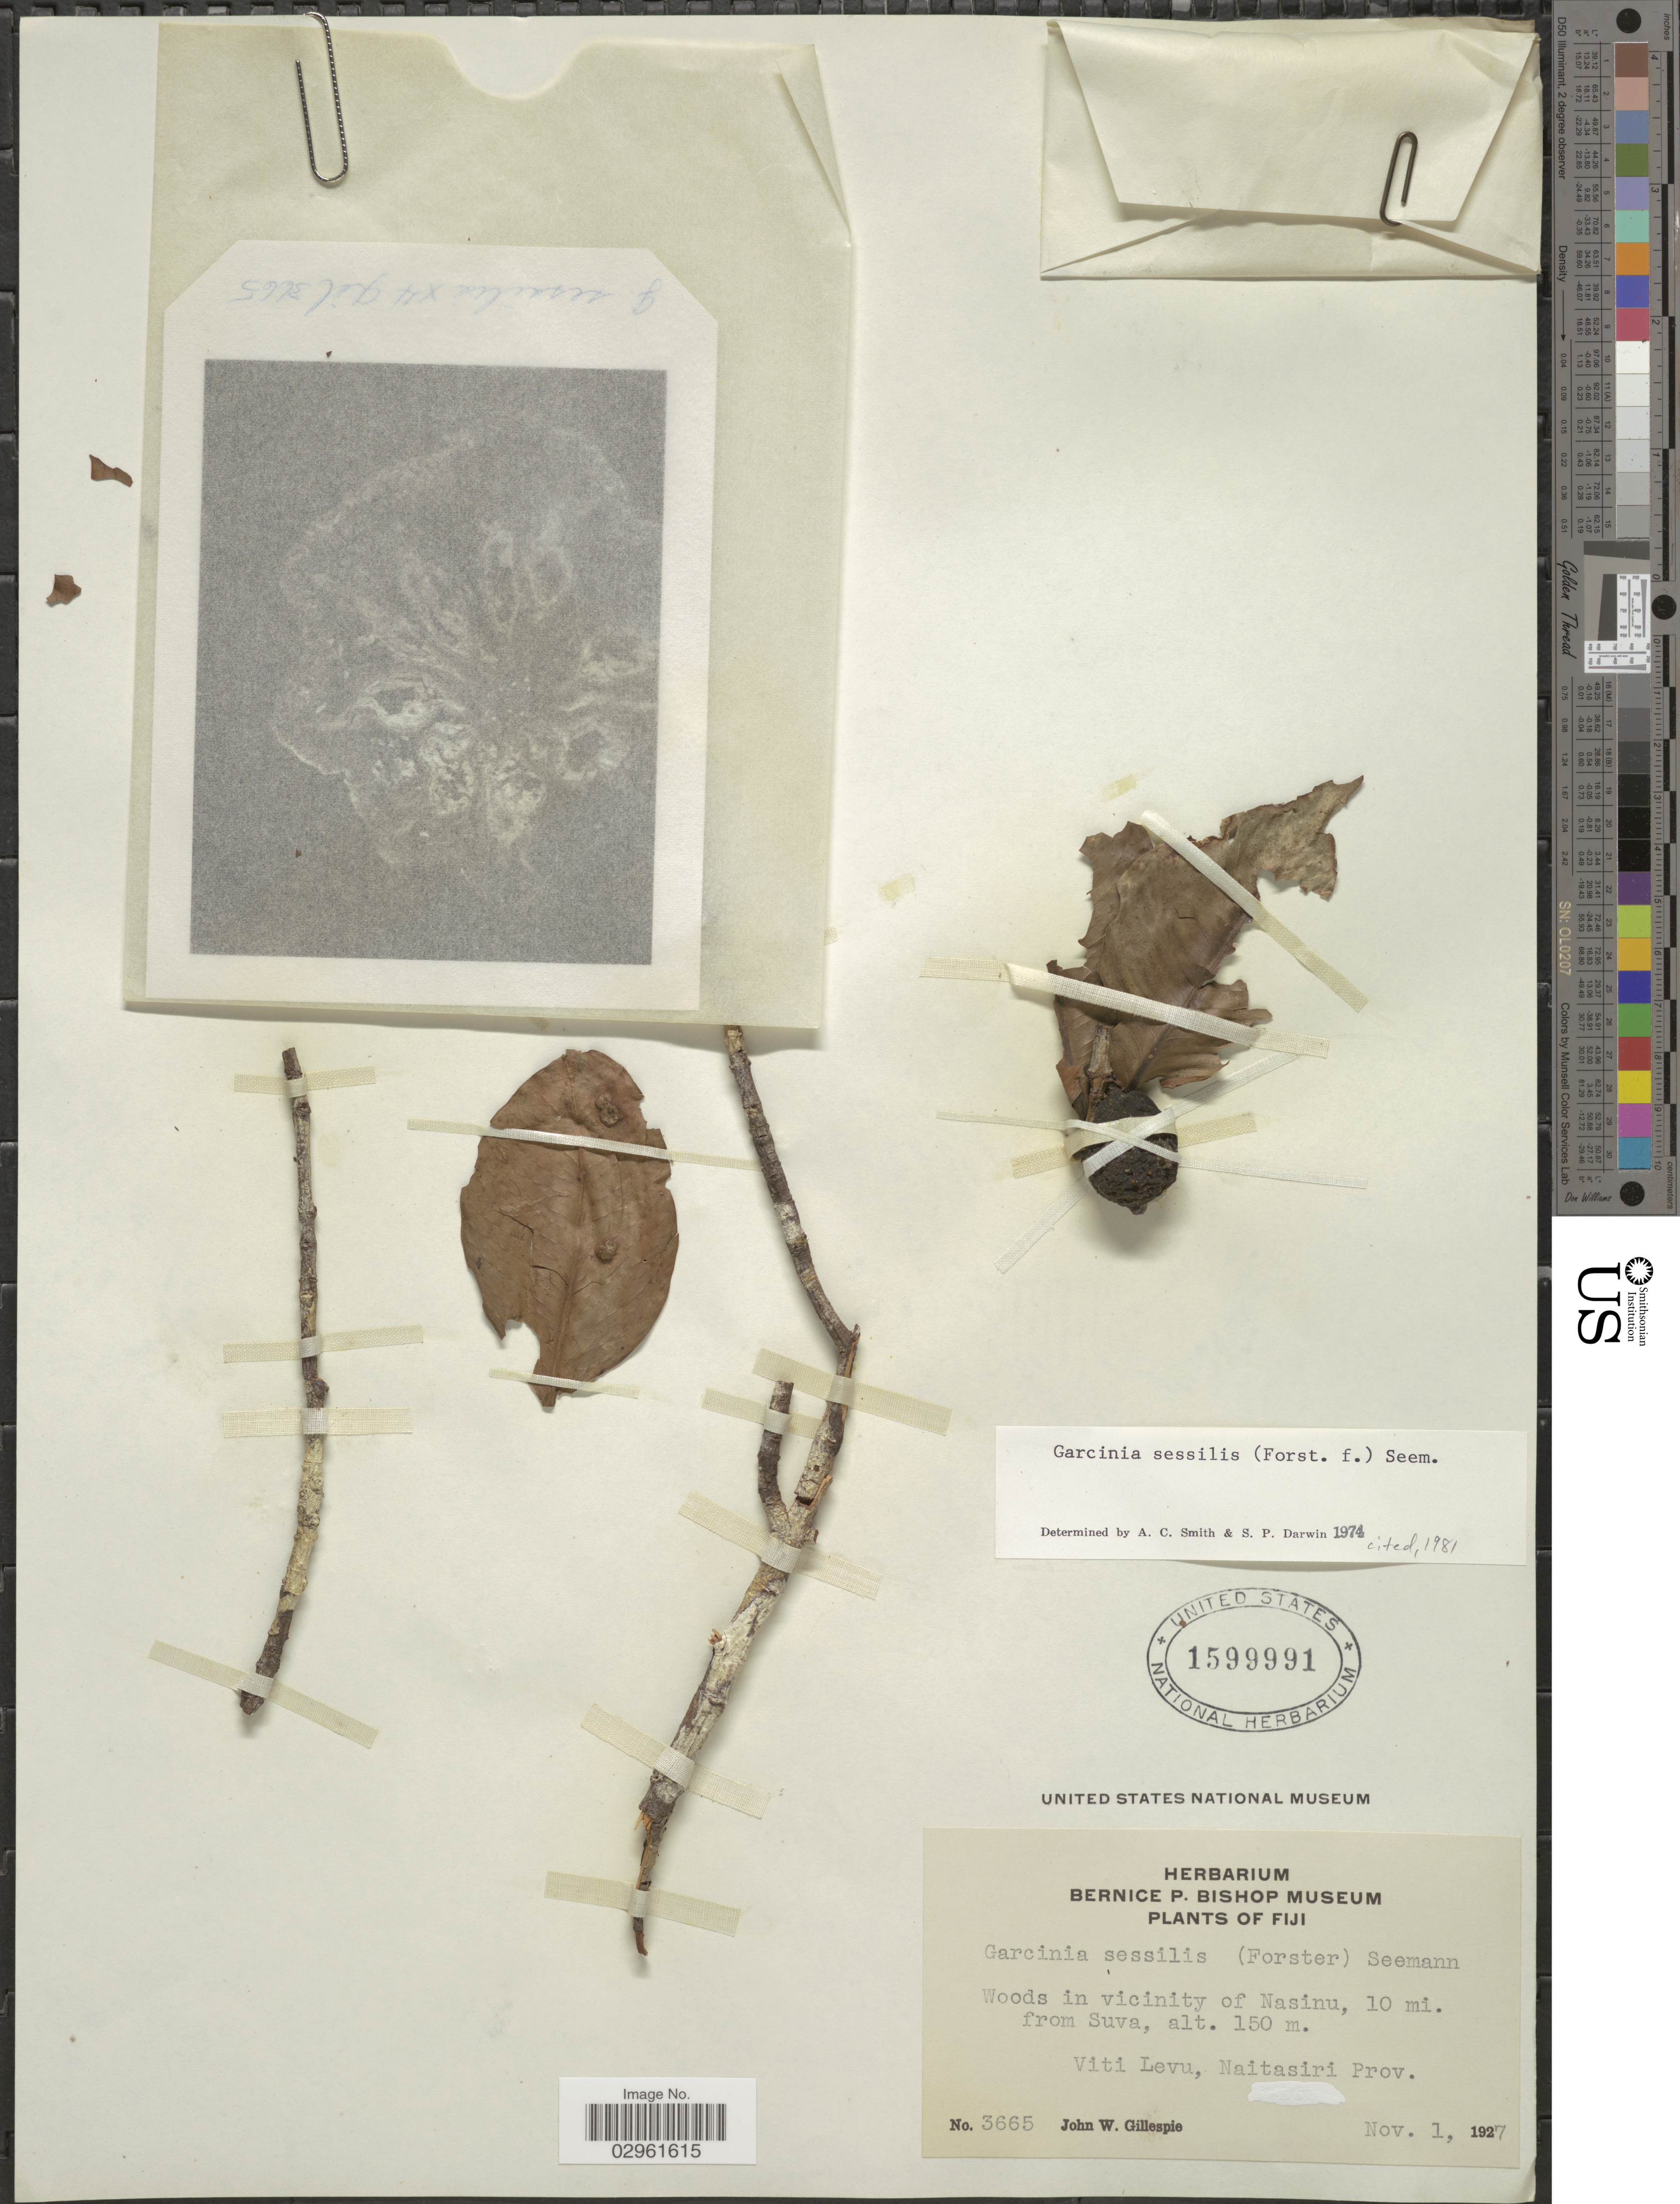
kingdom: Plantae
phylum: Tracheophyta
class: Magnoliopsida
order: Malpighiales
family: Clusiaceae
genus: Garcinia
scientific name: Garcinia sessilis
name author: (G. Forst.) Seem.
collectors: J. W. Gillespie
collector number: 3665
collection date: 1927-11-01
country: Fiji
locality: Woods in vicinity of Nasinu, 10 mi. from Suva. Viti Levu, Naitasiri Prov.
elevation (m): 150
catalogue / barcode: US 1599991